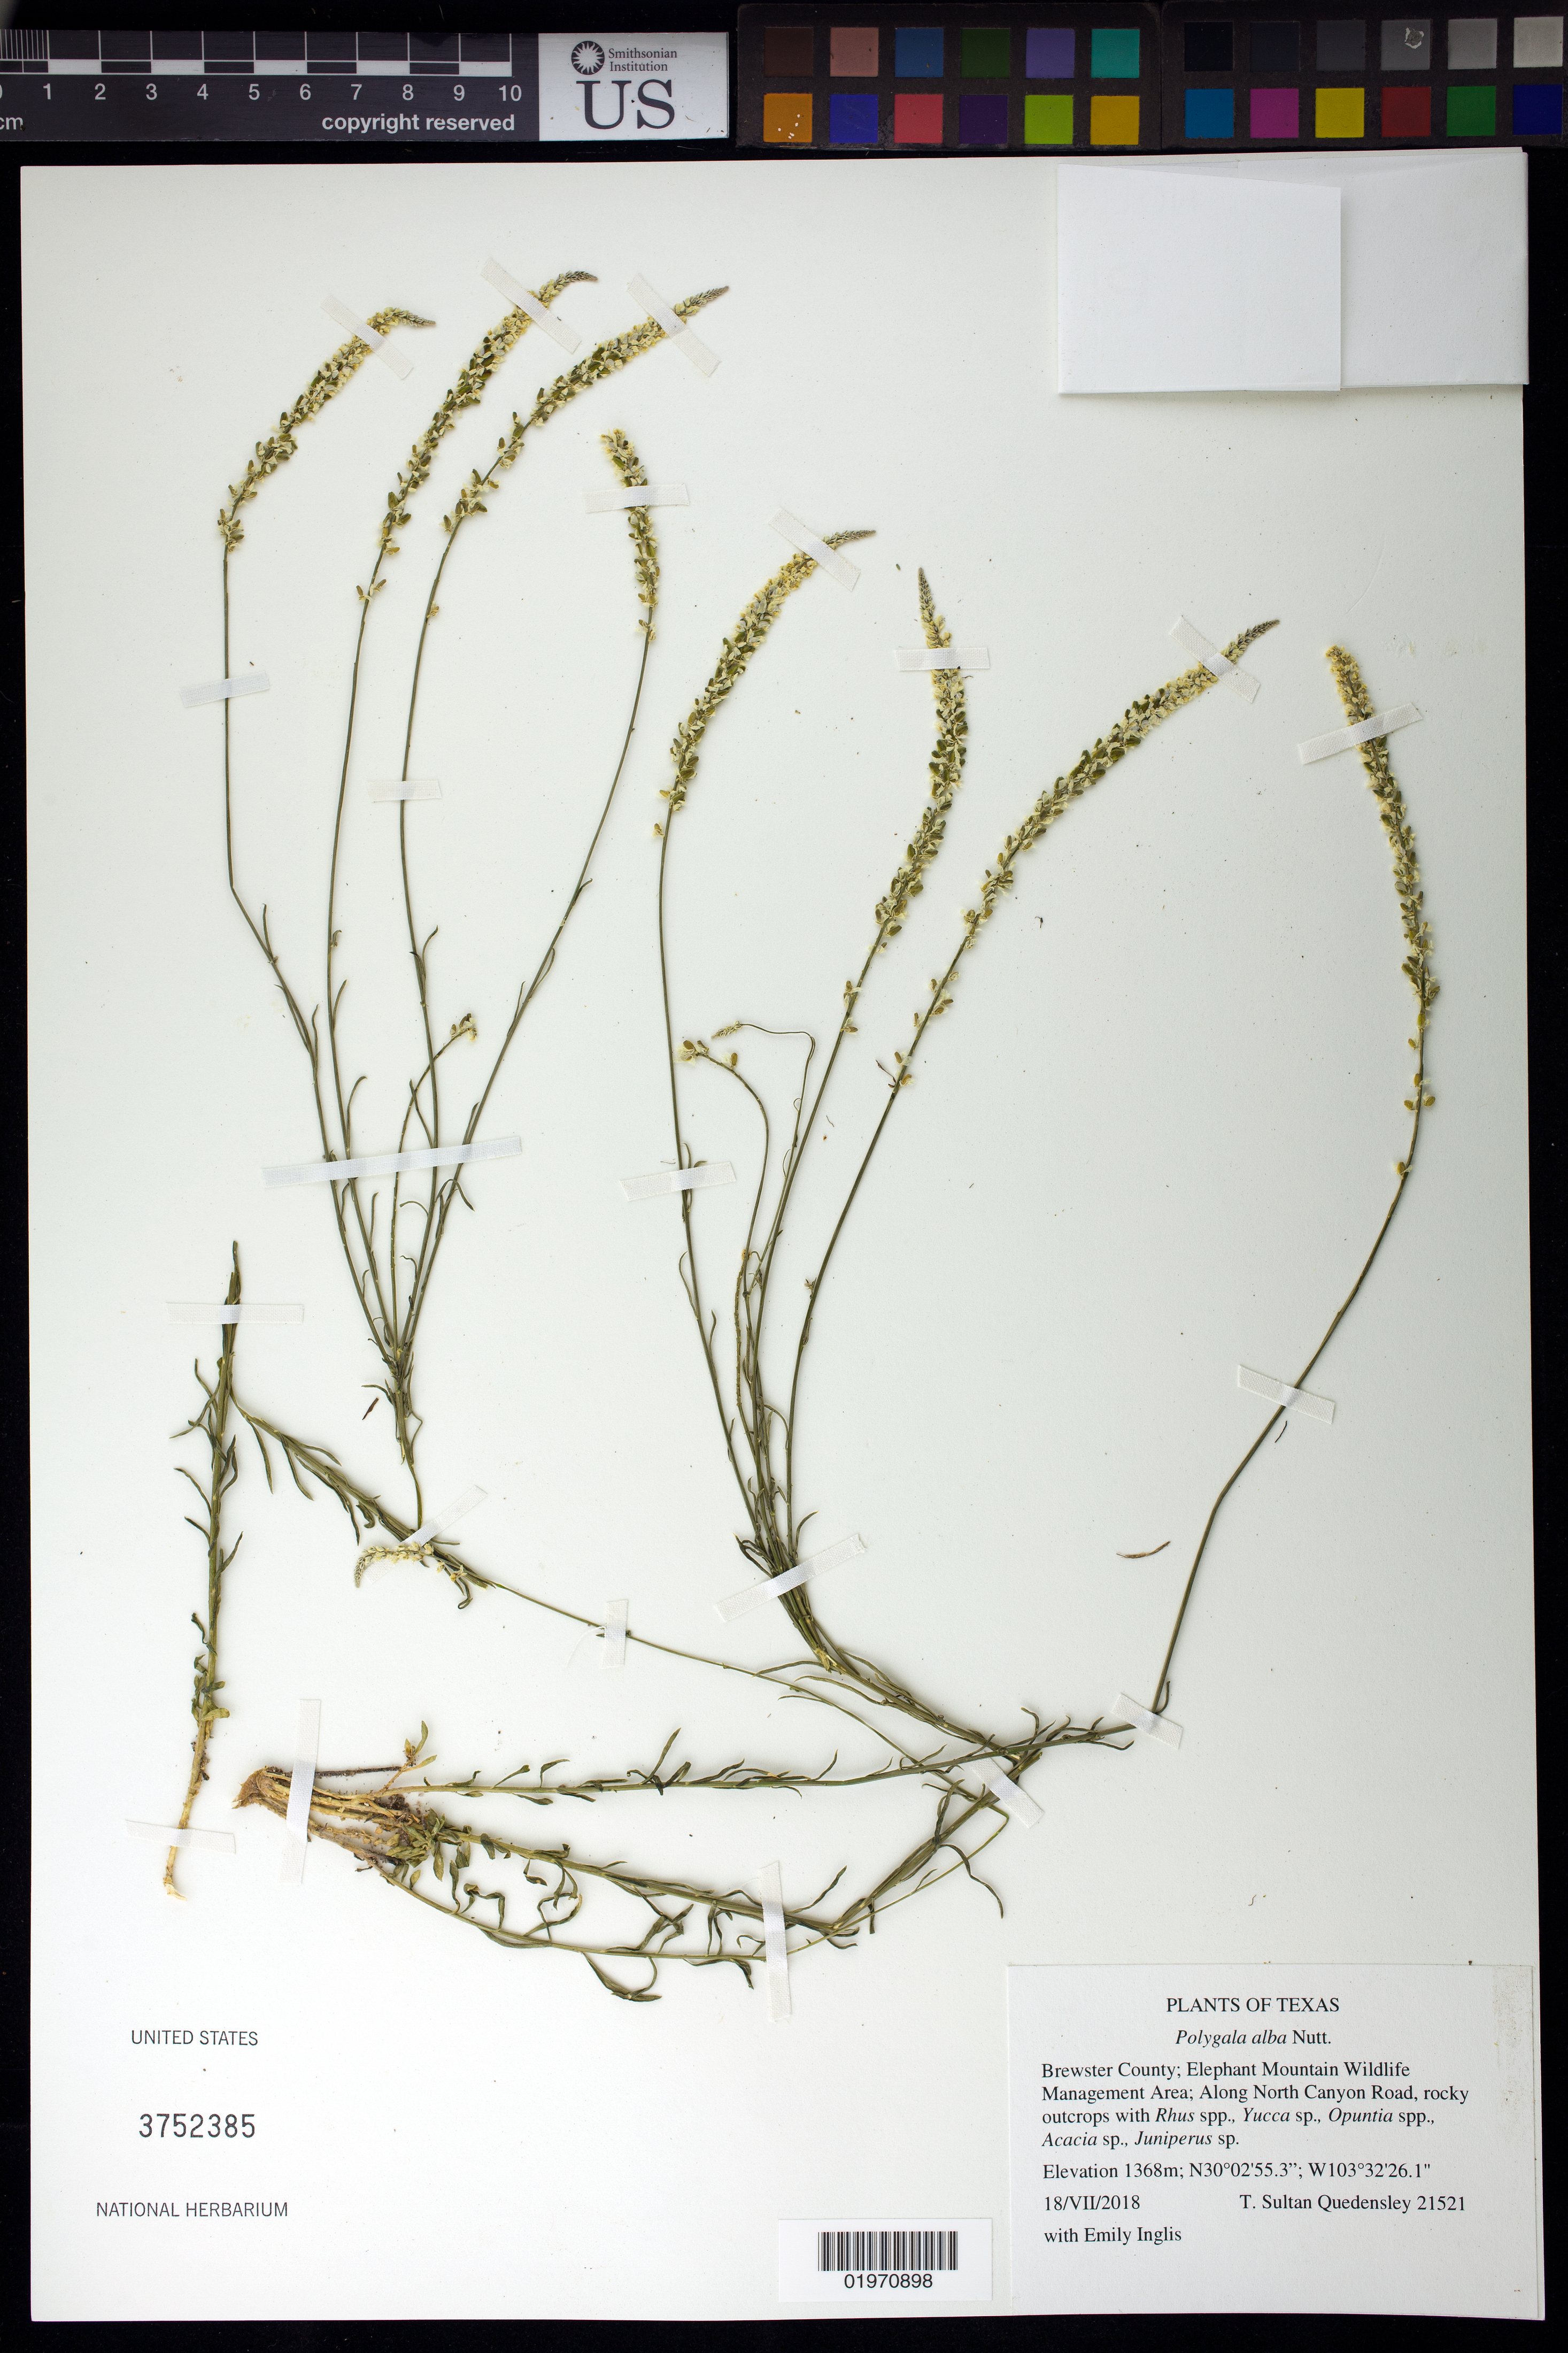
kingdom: Plantae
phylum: Tracheophyta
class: Magnoliopsida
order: Fabales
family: Polygalaceae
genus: Polygala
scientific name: Polygala alba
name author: Nutt.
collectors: T. S. Quedensley & E. Inglis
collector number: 21521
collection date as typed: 18 Jul 2018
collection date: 2018-07-18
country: United States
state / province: Texas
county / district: Brewster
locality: Elephant Mountain Wildlife Management Area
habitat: Along North Canyon Road, rocky outcrops with Rhus spp., Yucca sp., Opuntia spp., Acacia sp., Juniperus sp.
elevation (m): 1368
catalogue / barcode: US 3752385